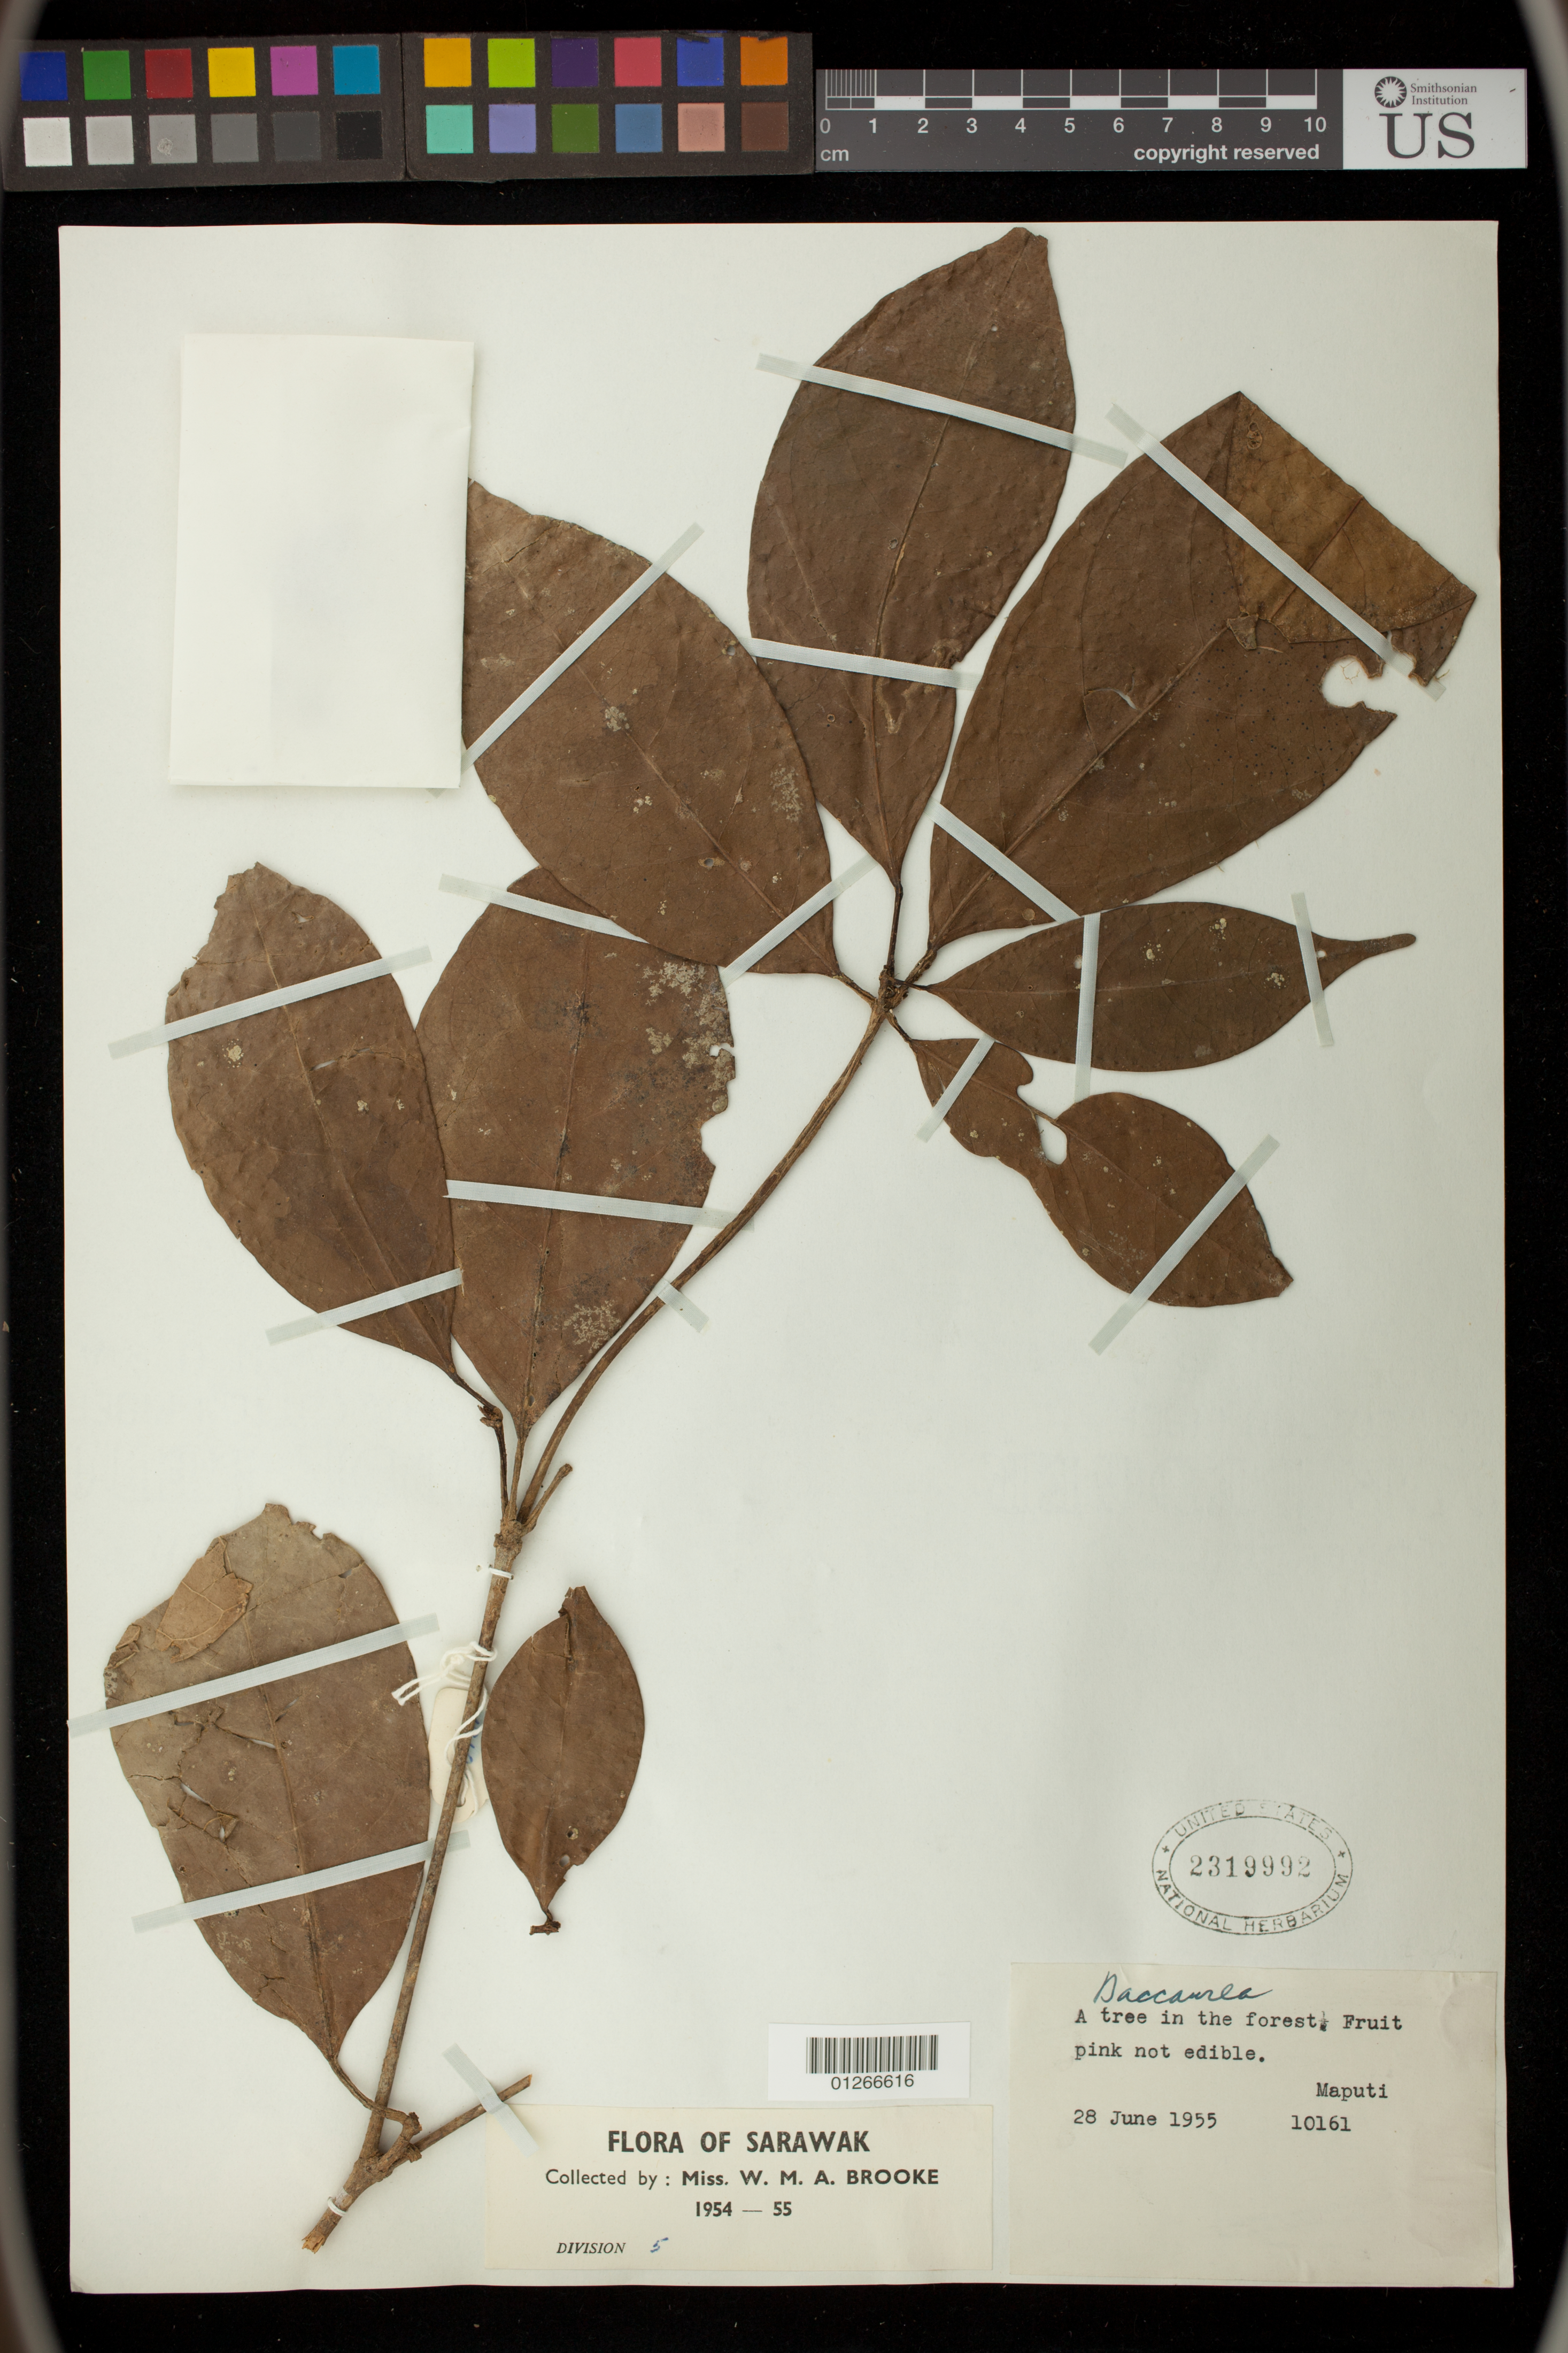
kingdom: Plantae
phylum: Tracheophyta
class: Magnoliopsida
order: Malpighiales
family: Phyllanthaceae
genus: Baccaurea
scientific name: Baccaurea sp.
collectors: W. Brooke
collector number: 10161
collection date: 1955-06-28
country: Malaysia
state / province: Sarawak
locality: Maputi